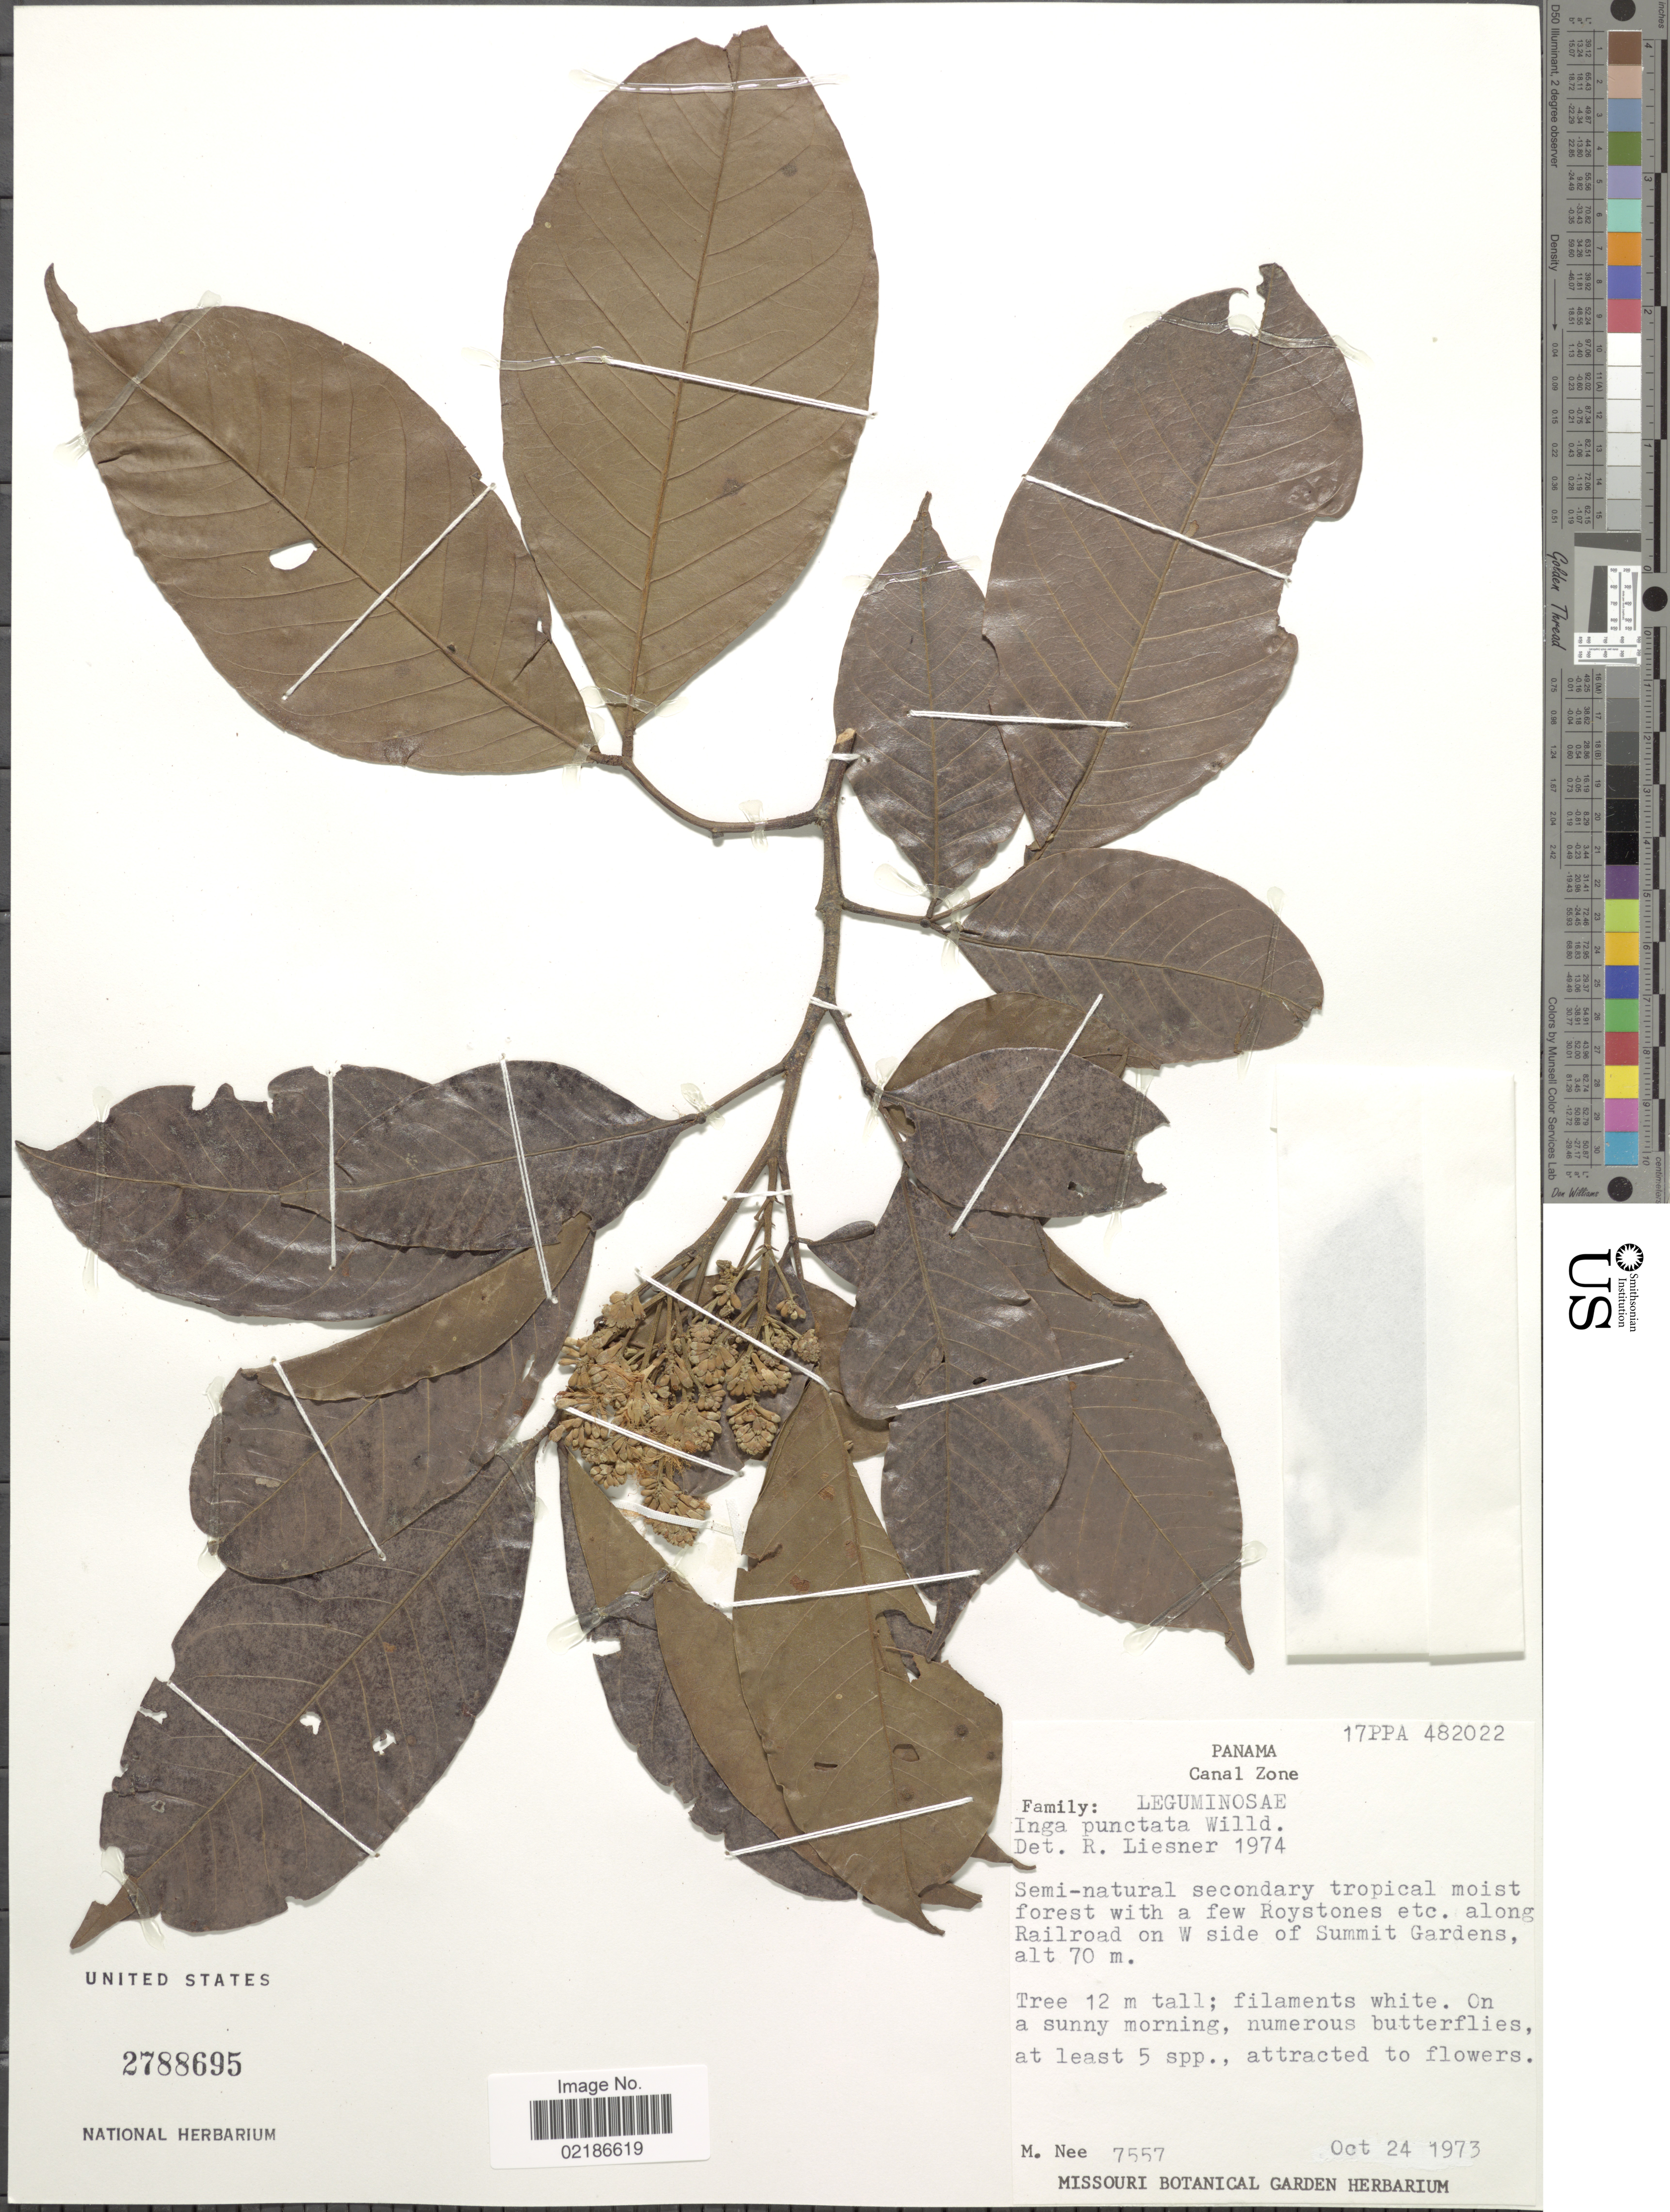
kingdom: Plantae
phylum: Tracheophyta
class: Magnoliopsida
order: Fabales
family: Fabaceae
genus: Inga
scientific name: Inga punctata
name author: Willd.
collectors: M. Nee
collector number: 7557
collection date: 1973-10-24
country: Panama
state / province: Colón / Panamá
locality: Canal Zone, along Railroad on W side of Summit Gardens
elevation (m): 70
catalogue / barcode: US 2788695